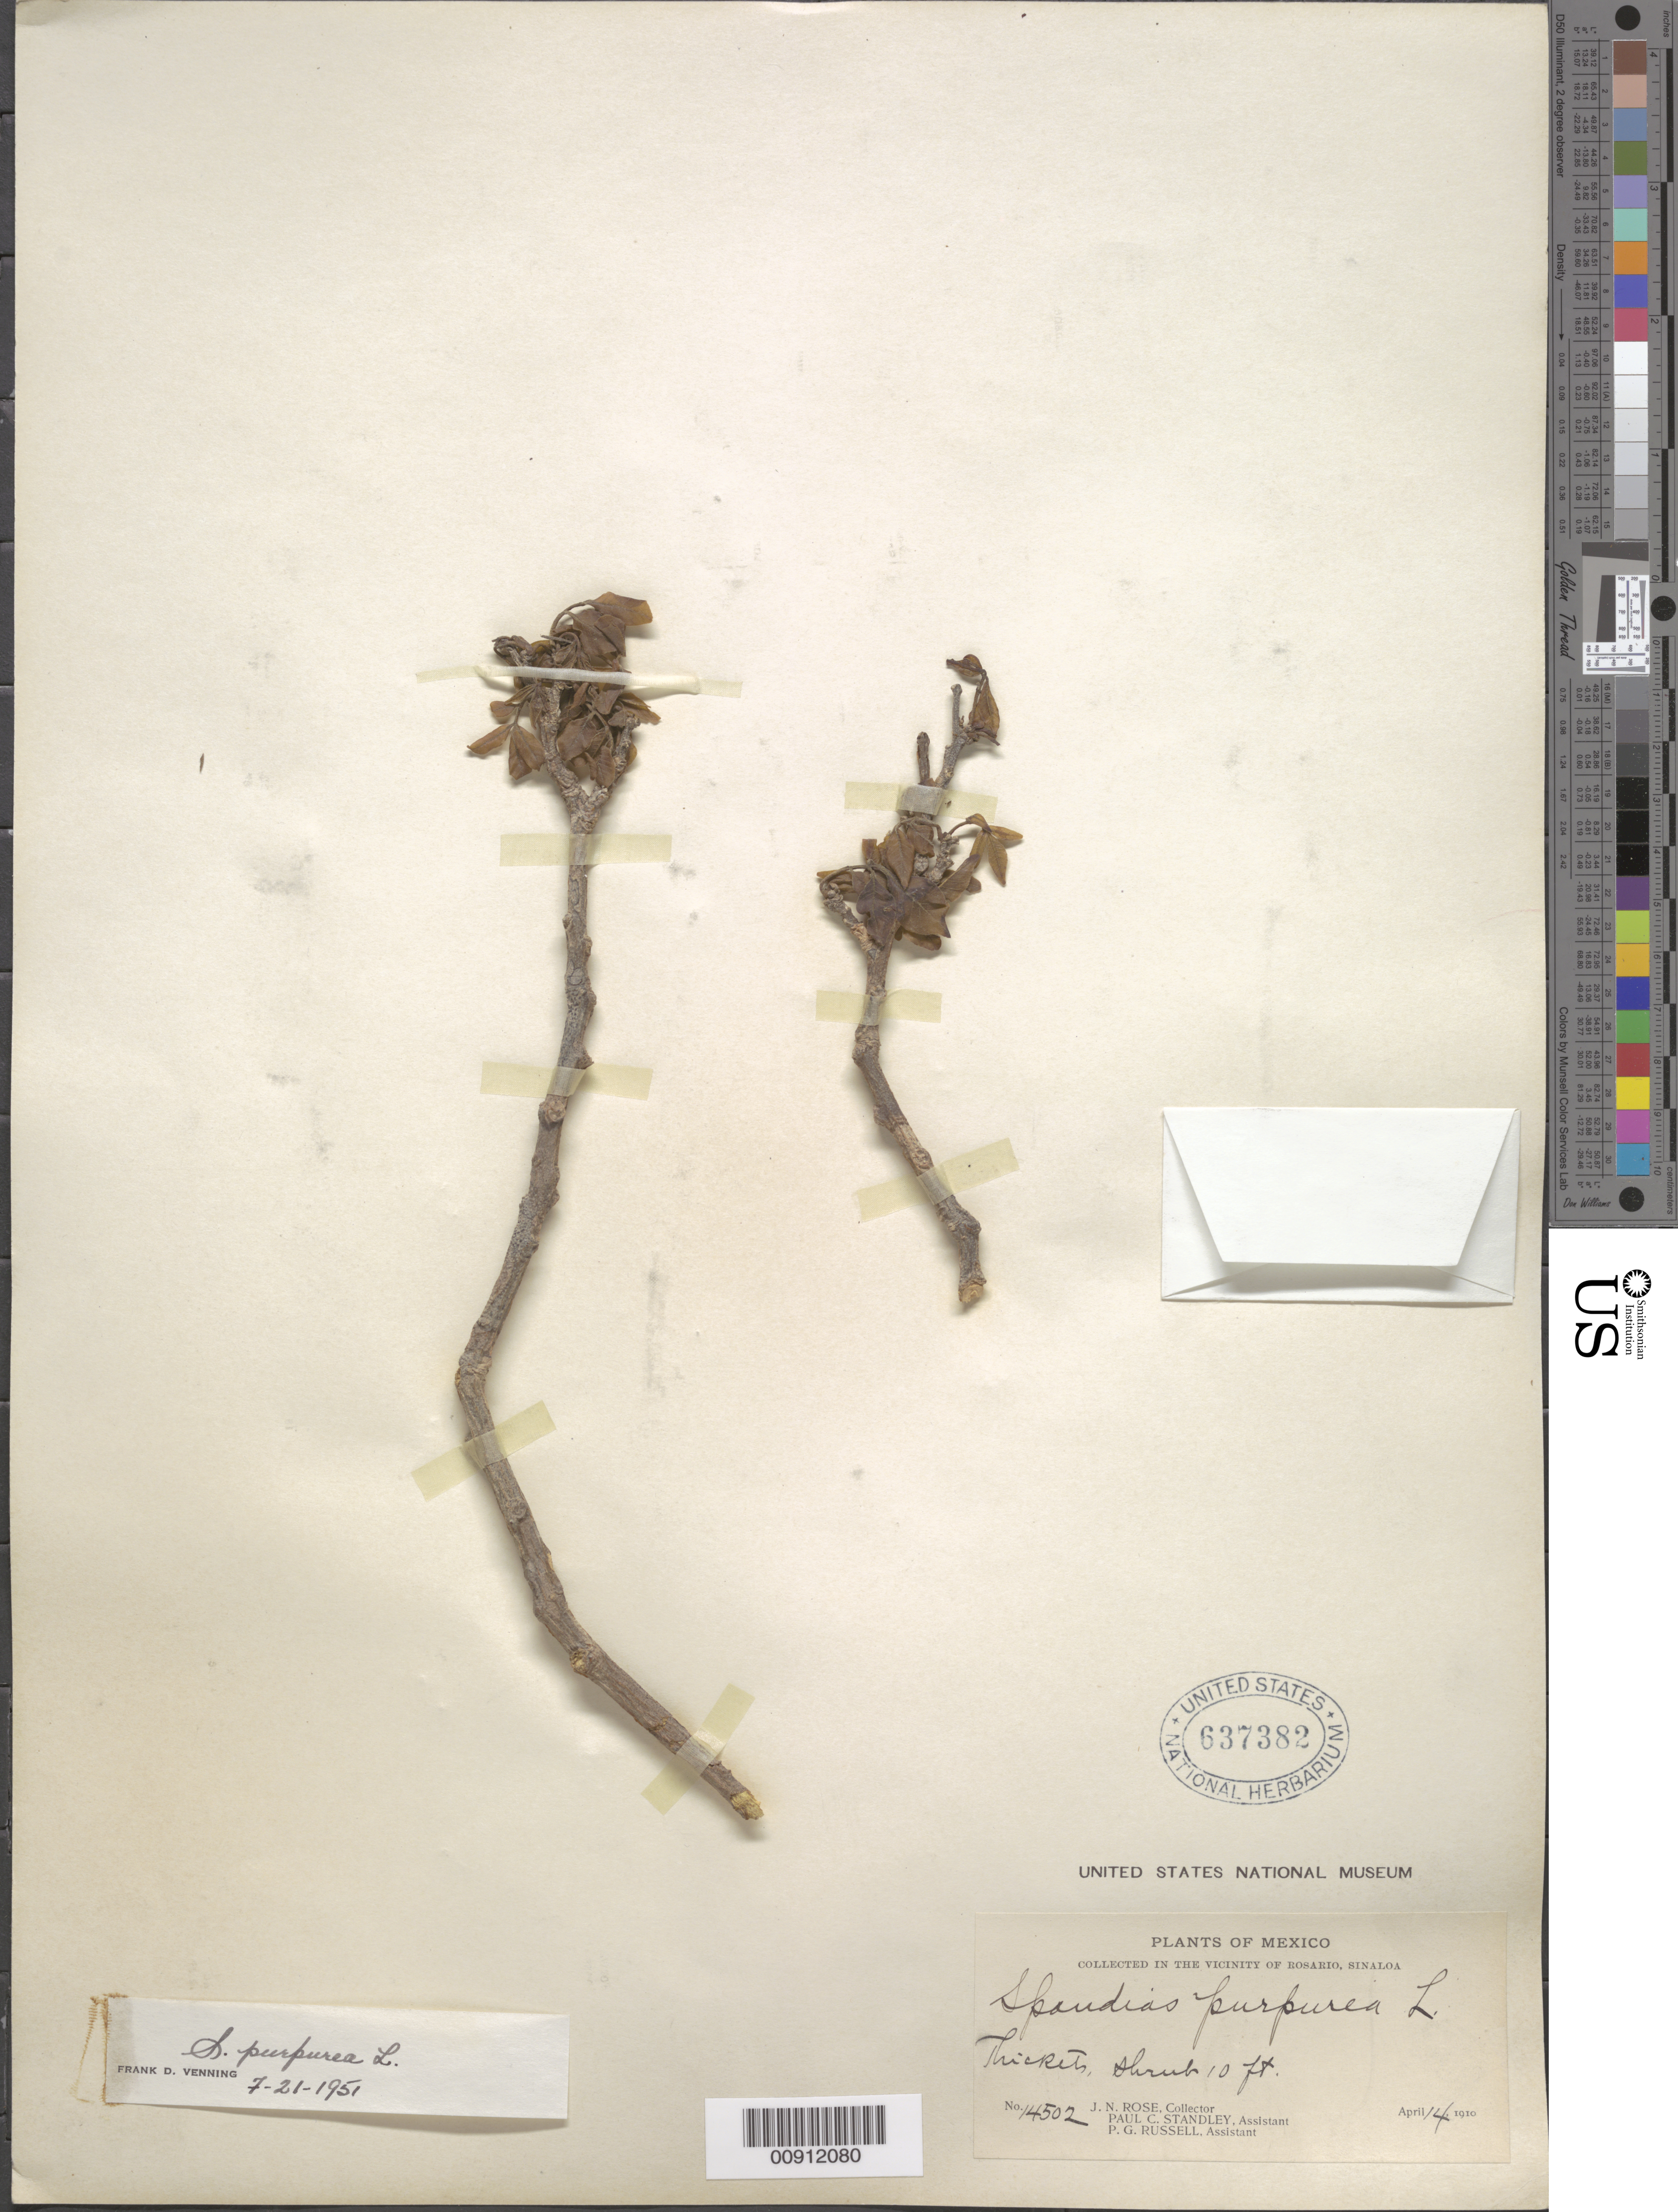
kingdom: Plantae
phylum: Tracheophyta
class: Magnoliopsida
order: Sapindales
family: Anacardiaceae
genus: Spondias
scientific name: Spondias purpurea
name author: L.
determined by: Mitchell, John D.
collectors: J. N. Rose, P. C. Standley & P. G. Russell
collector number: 14502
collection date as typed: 14 Apr 1910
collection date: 1910-04-14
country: Mexico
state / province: Sinaloa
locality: Vicinity of Rosario, Sinaloa.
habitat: Thickets.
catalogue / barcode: US 637382